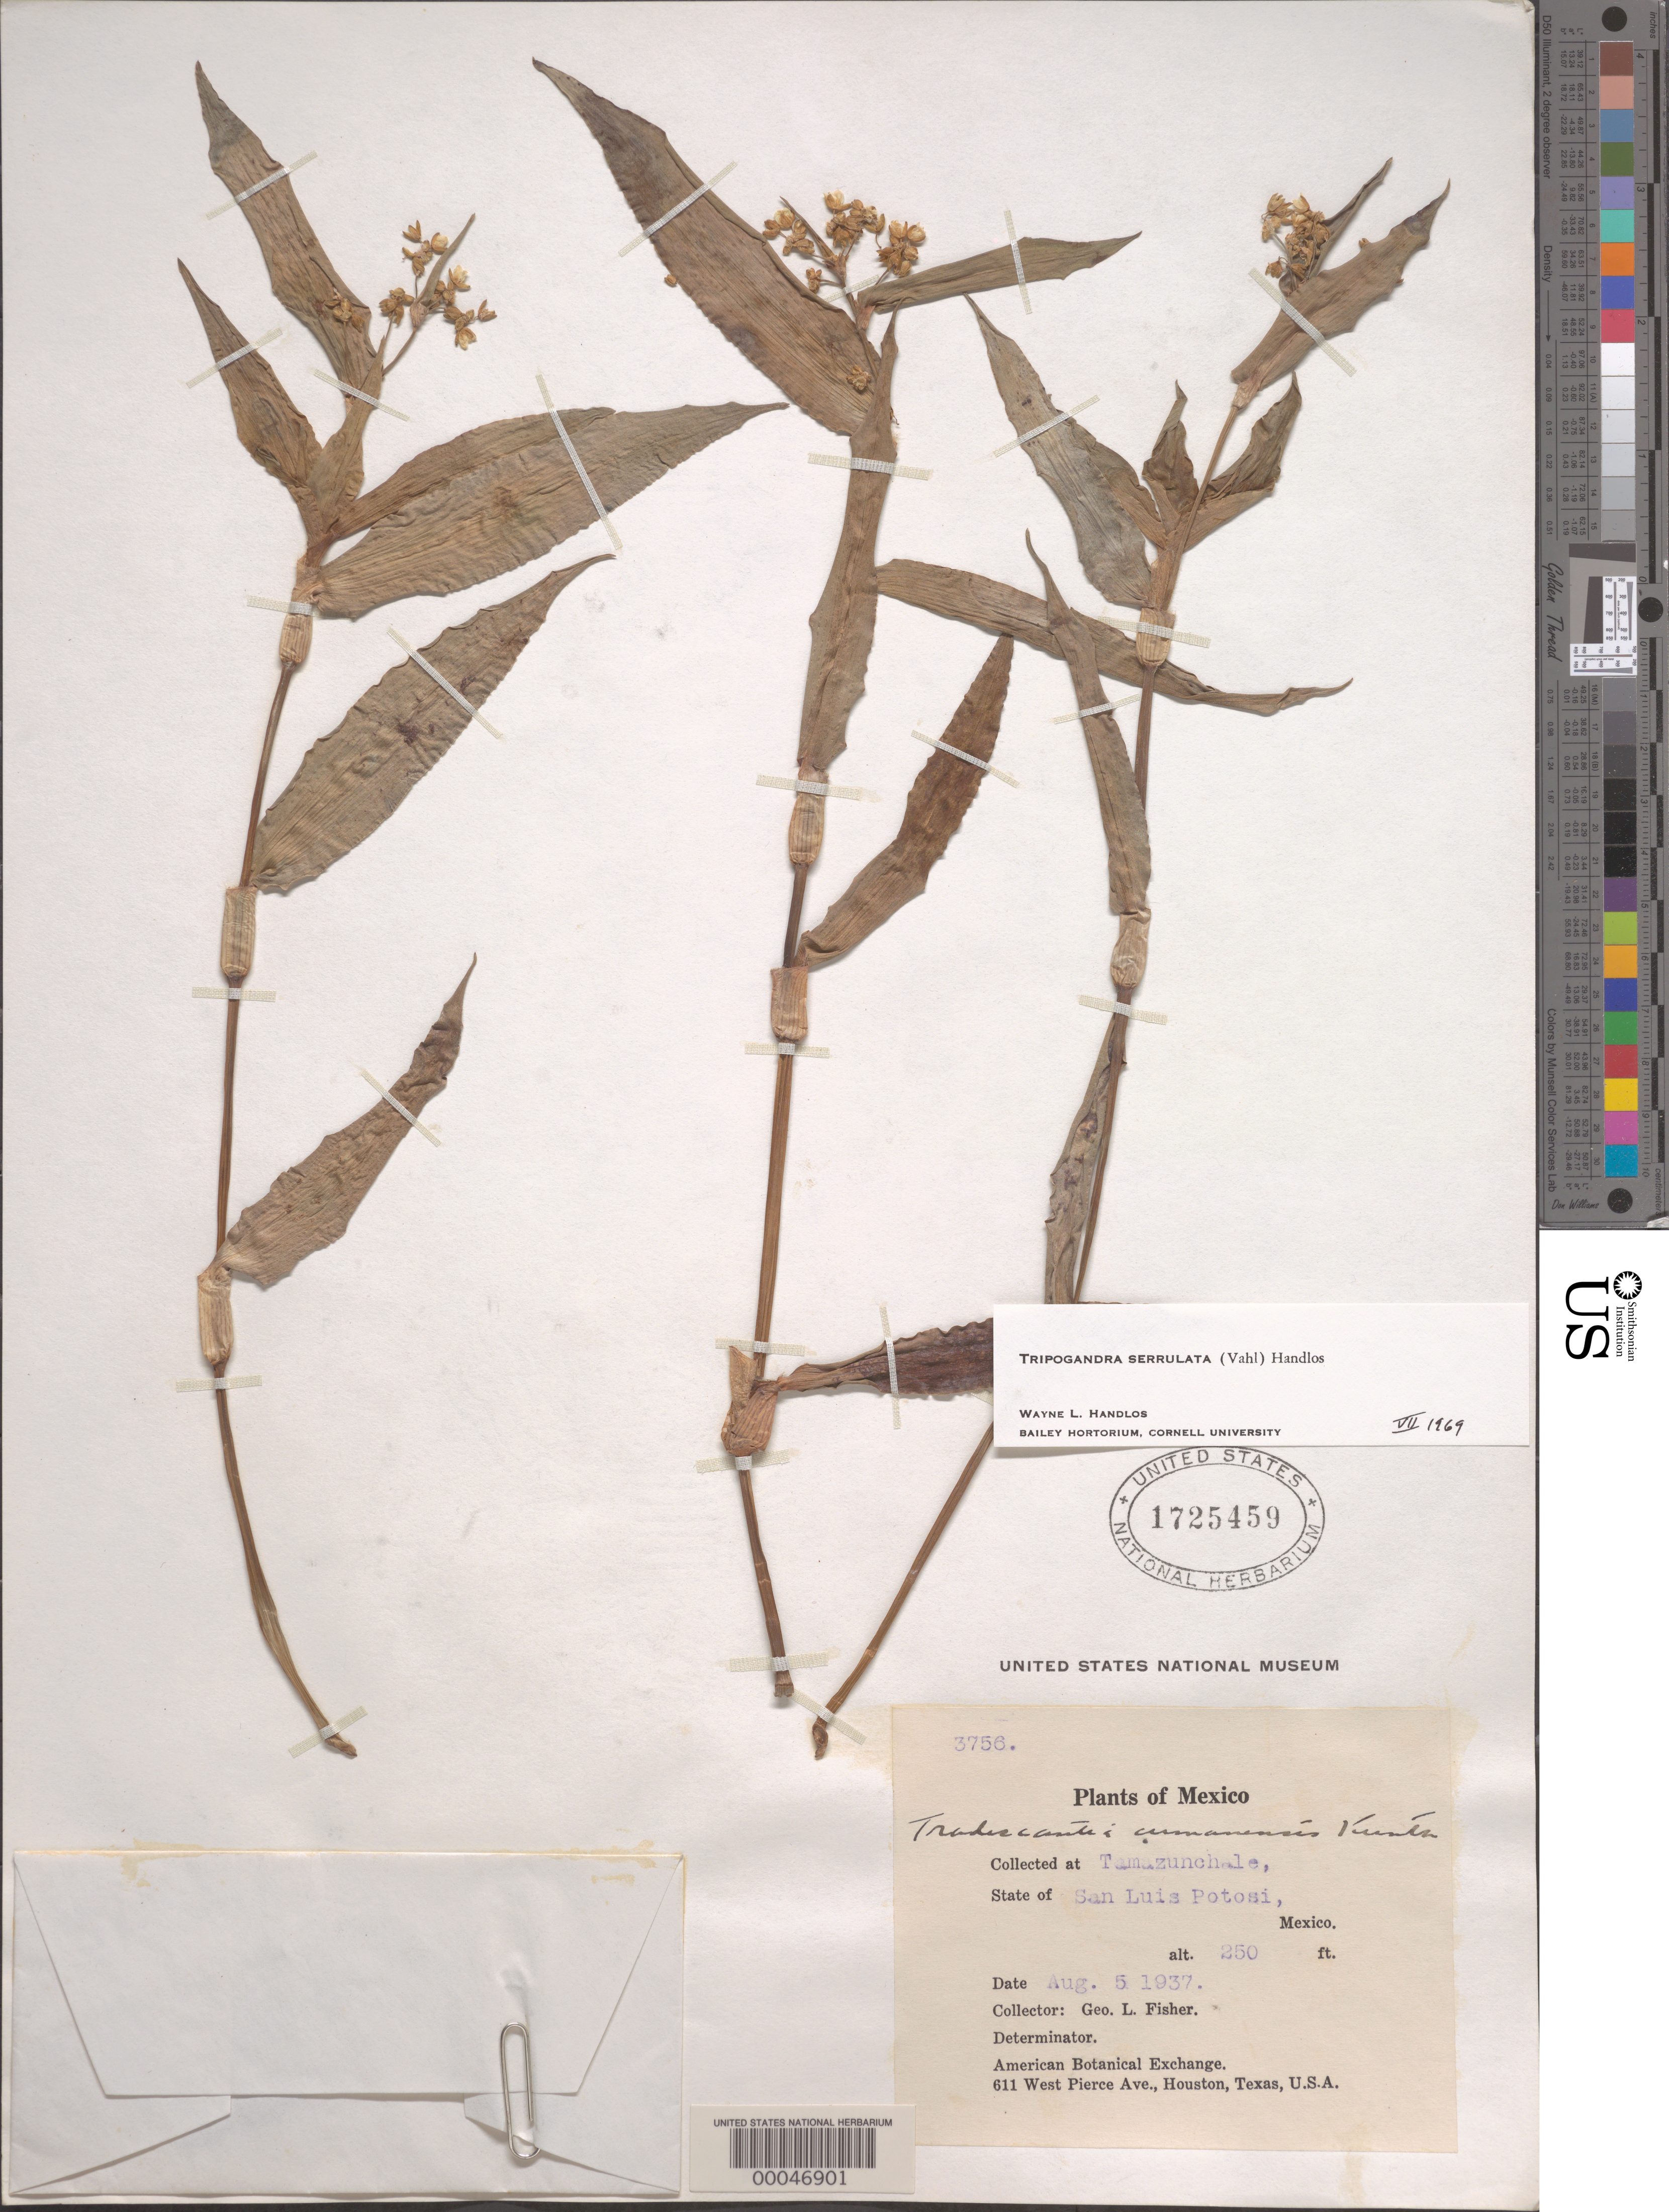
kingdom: Plantae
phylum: Tracheophyta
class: Liliopsida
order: Commelinales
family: Commelinaceae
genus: Tripogandra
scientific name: Tripogandra serrulata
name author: (Vahl) Handlos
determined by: Handlos, W. L.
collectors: G. L. Fisher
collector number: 3756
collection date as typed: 05 Aug 1937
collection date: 1937-08-05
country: Mexico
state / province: San Luis Potosí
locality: Tamazunchale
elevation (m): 76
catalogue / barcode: US 1725459